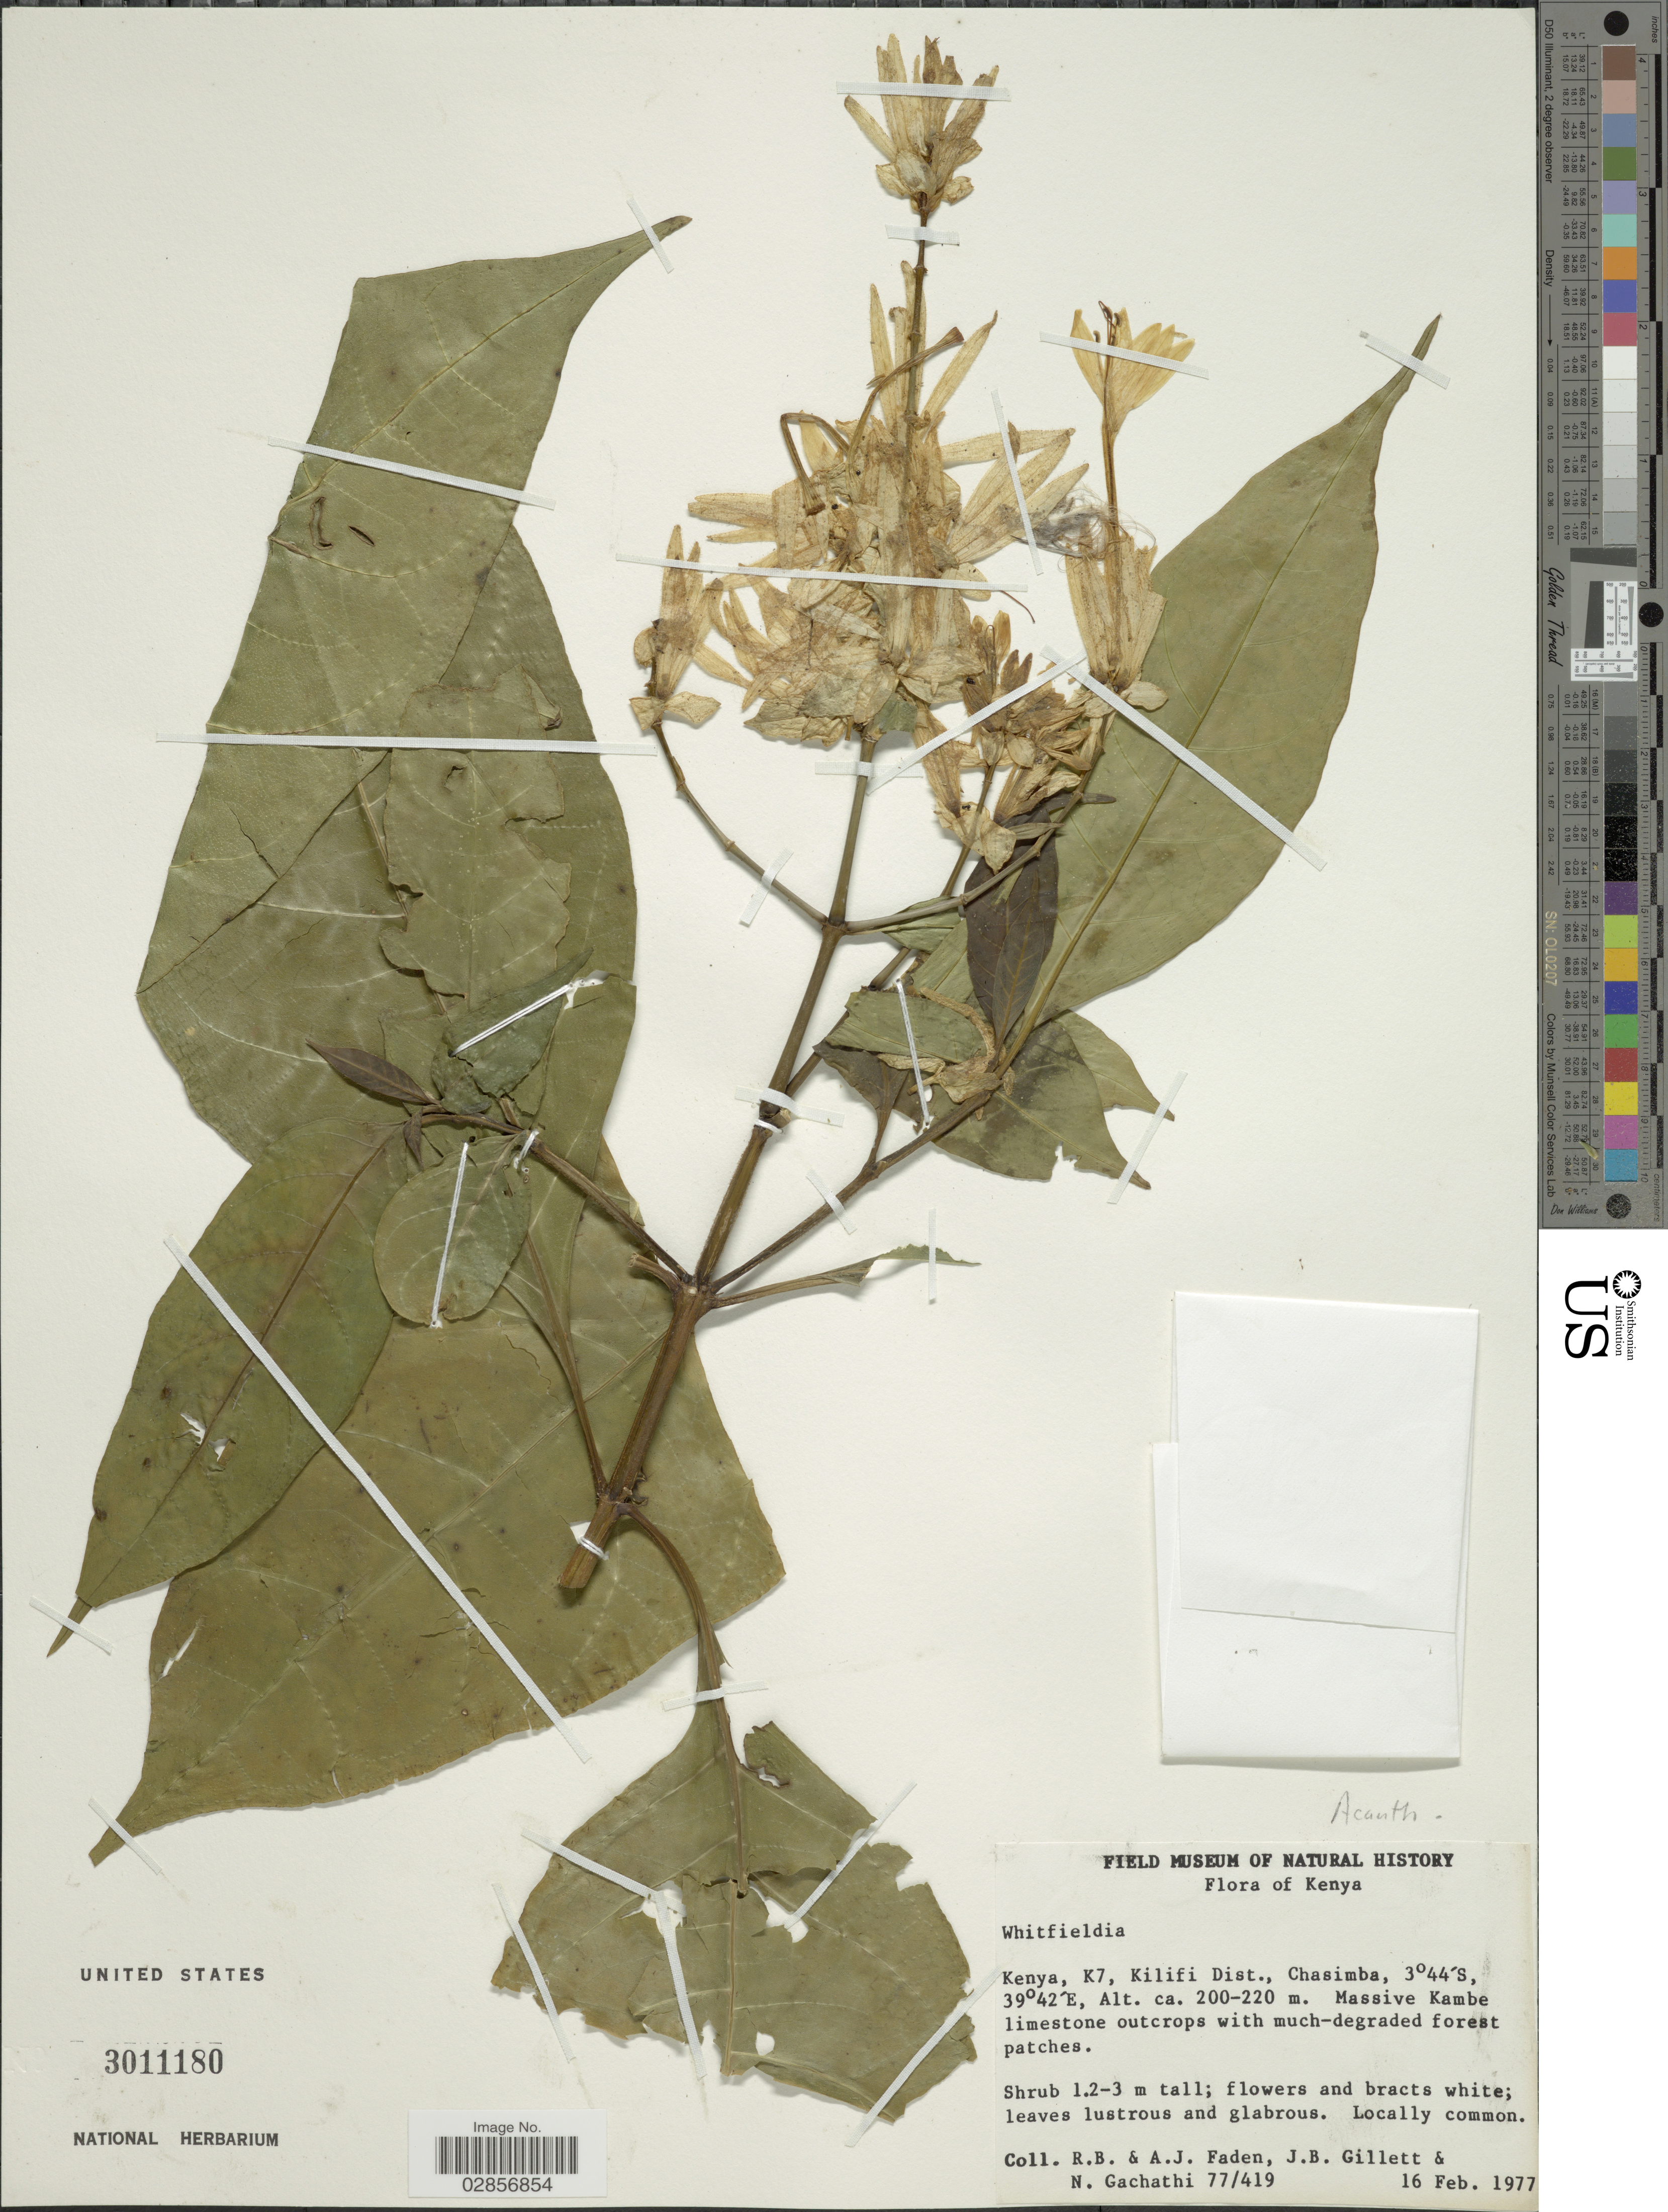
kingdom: Plantae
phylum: Tracheophyta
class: Magnoliopsida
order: Lamiales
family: Acanthaceae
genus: Whitfieldia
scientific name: Whitfieldia sp.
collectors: R. B. Faden, A. J. Faden, J. B. Gillett & N. Gachathi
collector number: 77/419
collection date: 1977-02-16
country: Kenya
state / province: Kilifi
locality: K7, Kilifi Dist., Chasimba. Massive Kambe limestone outcrops.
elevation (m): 200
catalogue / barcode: US 3011180